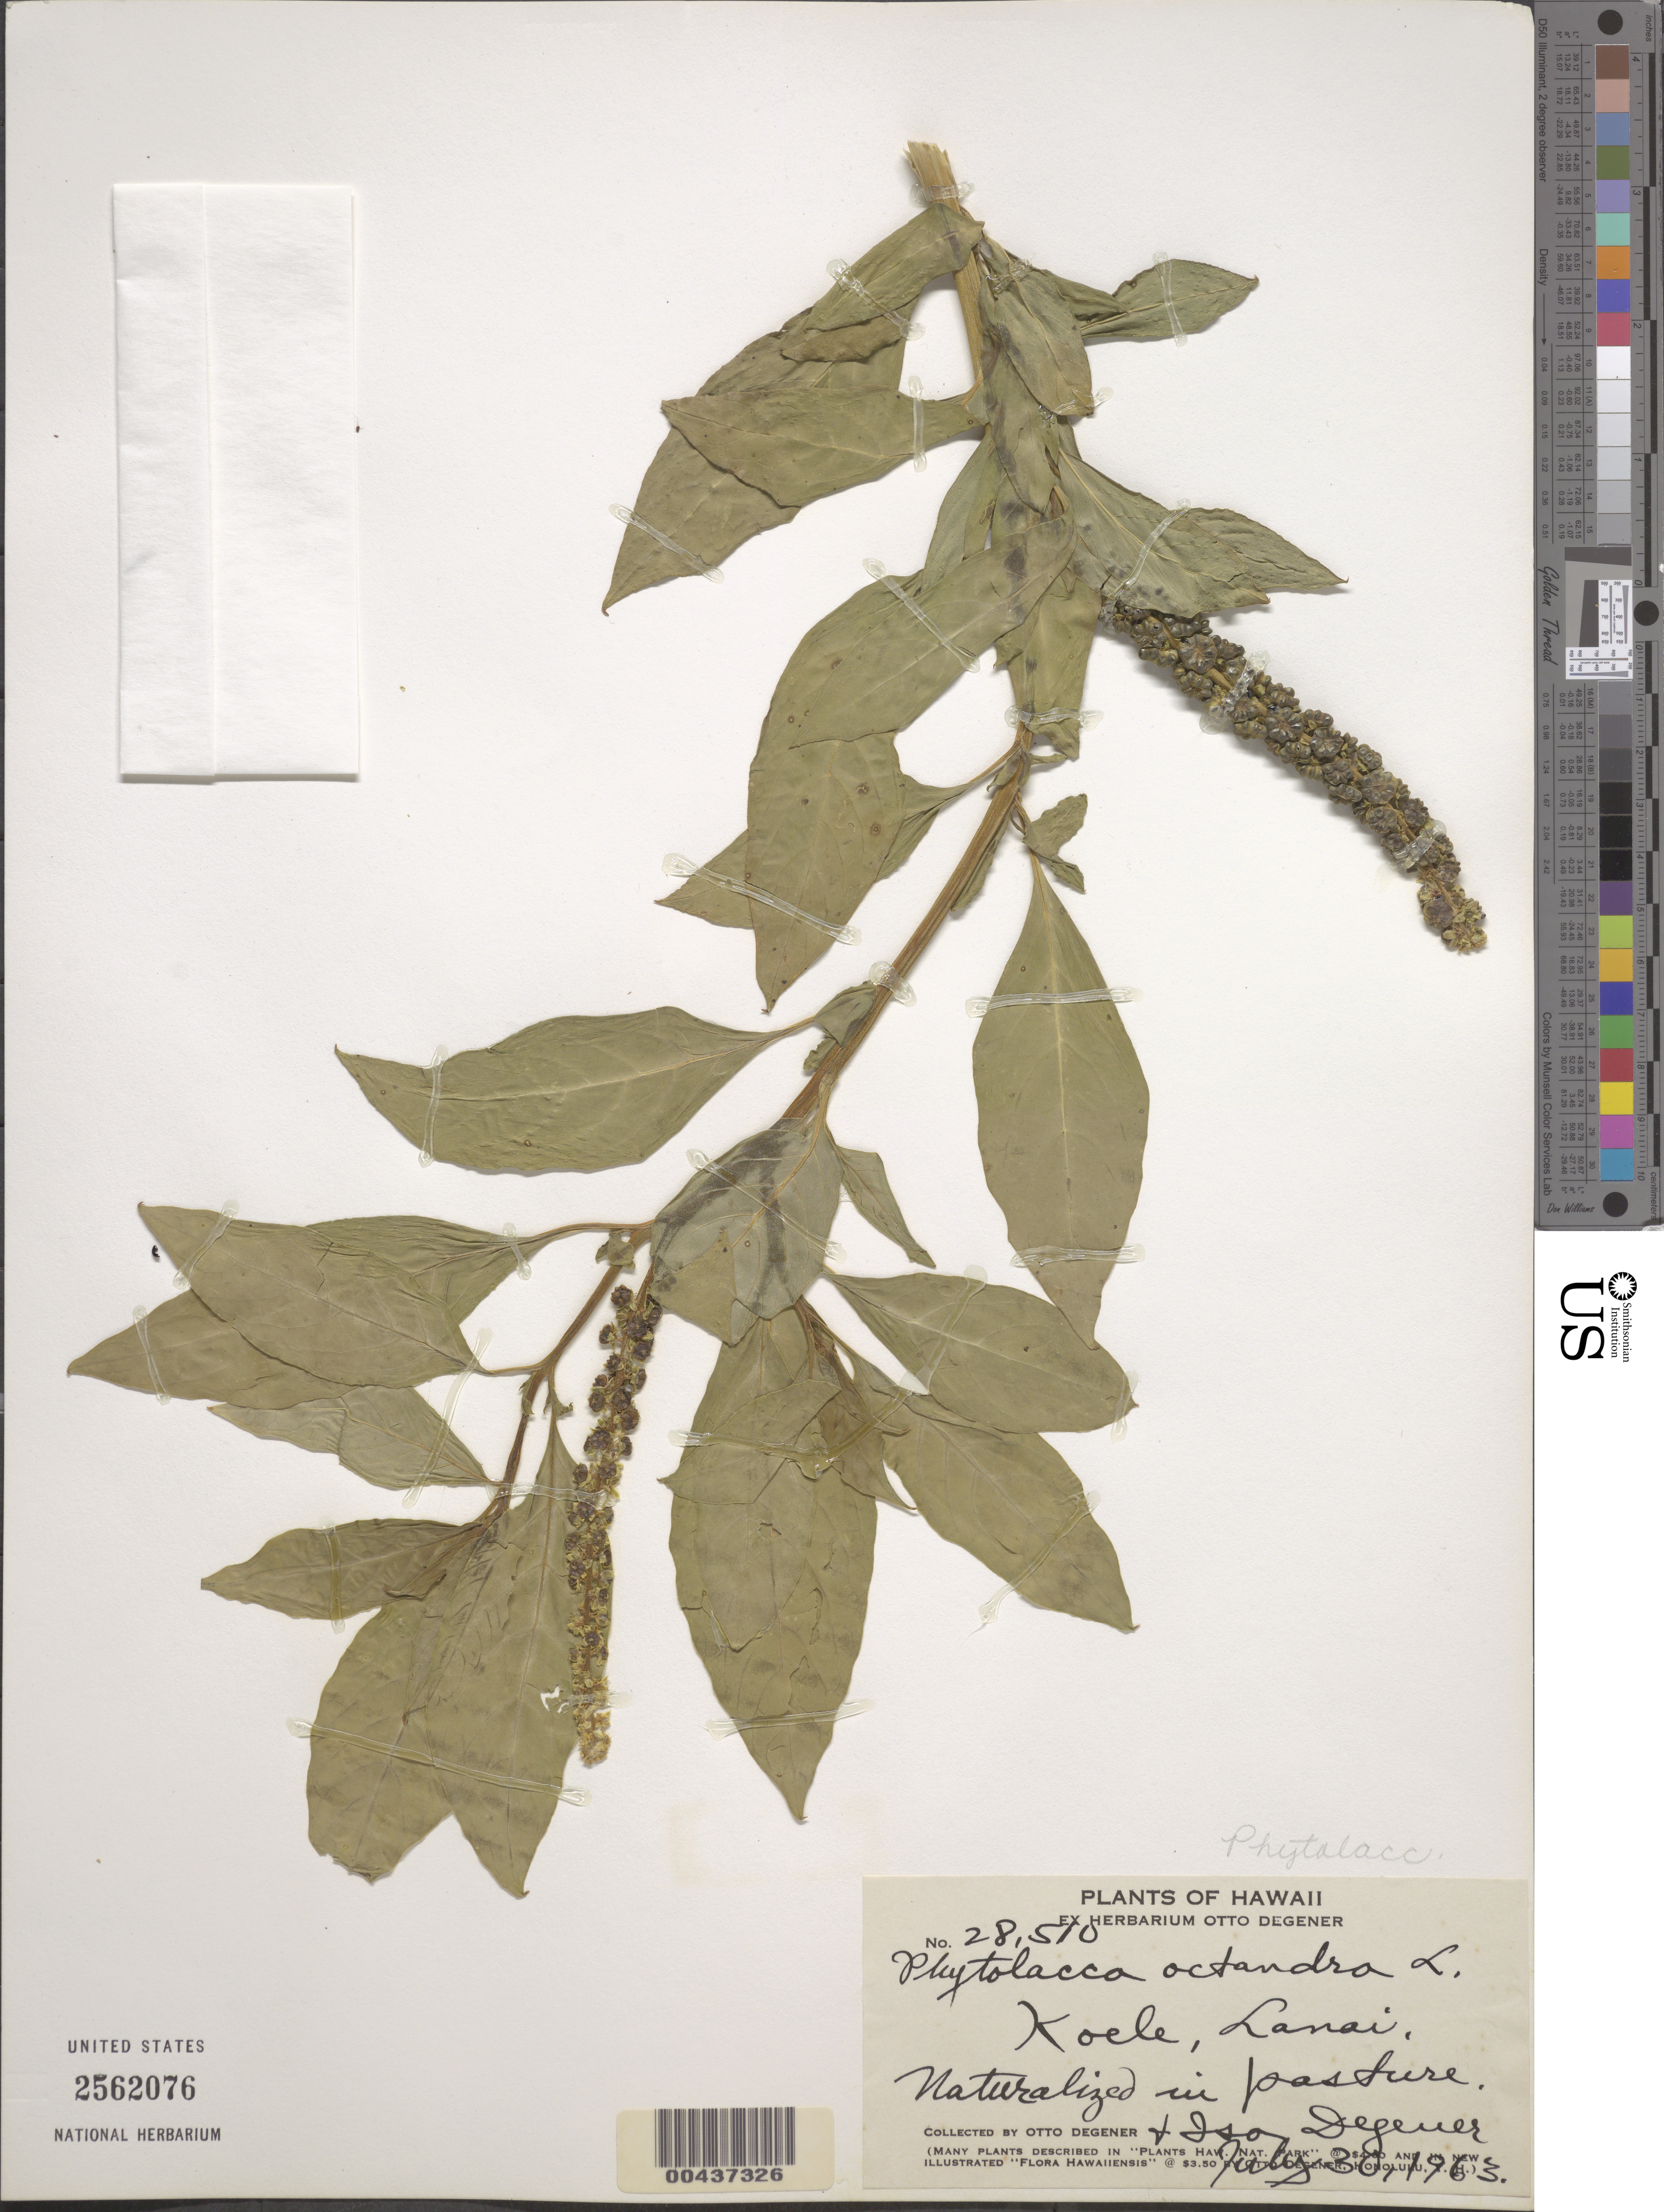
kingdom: Plantae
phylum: Tracheophyta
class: Magnoliopsida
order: Caryophyllales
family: Phytolaccaceae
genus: Phytolacca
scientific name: Phytolacca octandra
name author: L.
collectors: O. Degener & I. Degener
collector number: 28510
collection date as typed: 30 Jul 1963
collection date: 1963-07-30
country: United States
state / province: Hawaii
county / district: Maui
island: Lana'i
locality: Koele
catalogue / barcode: US 2562076